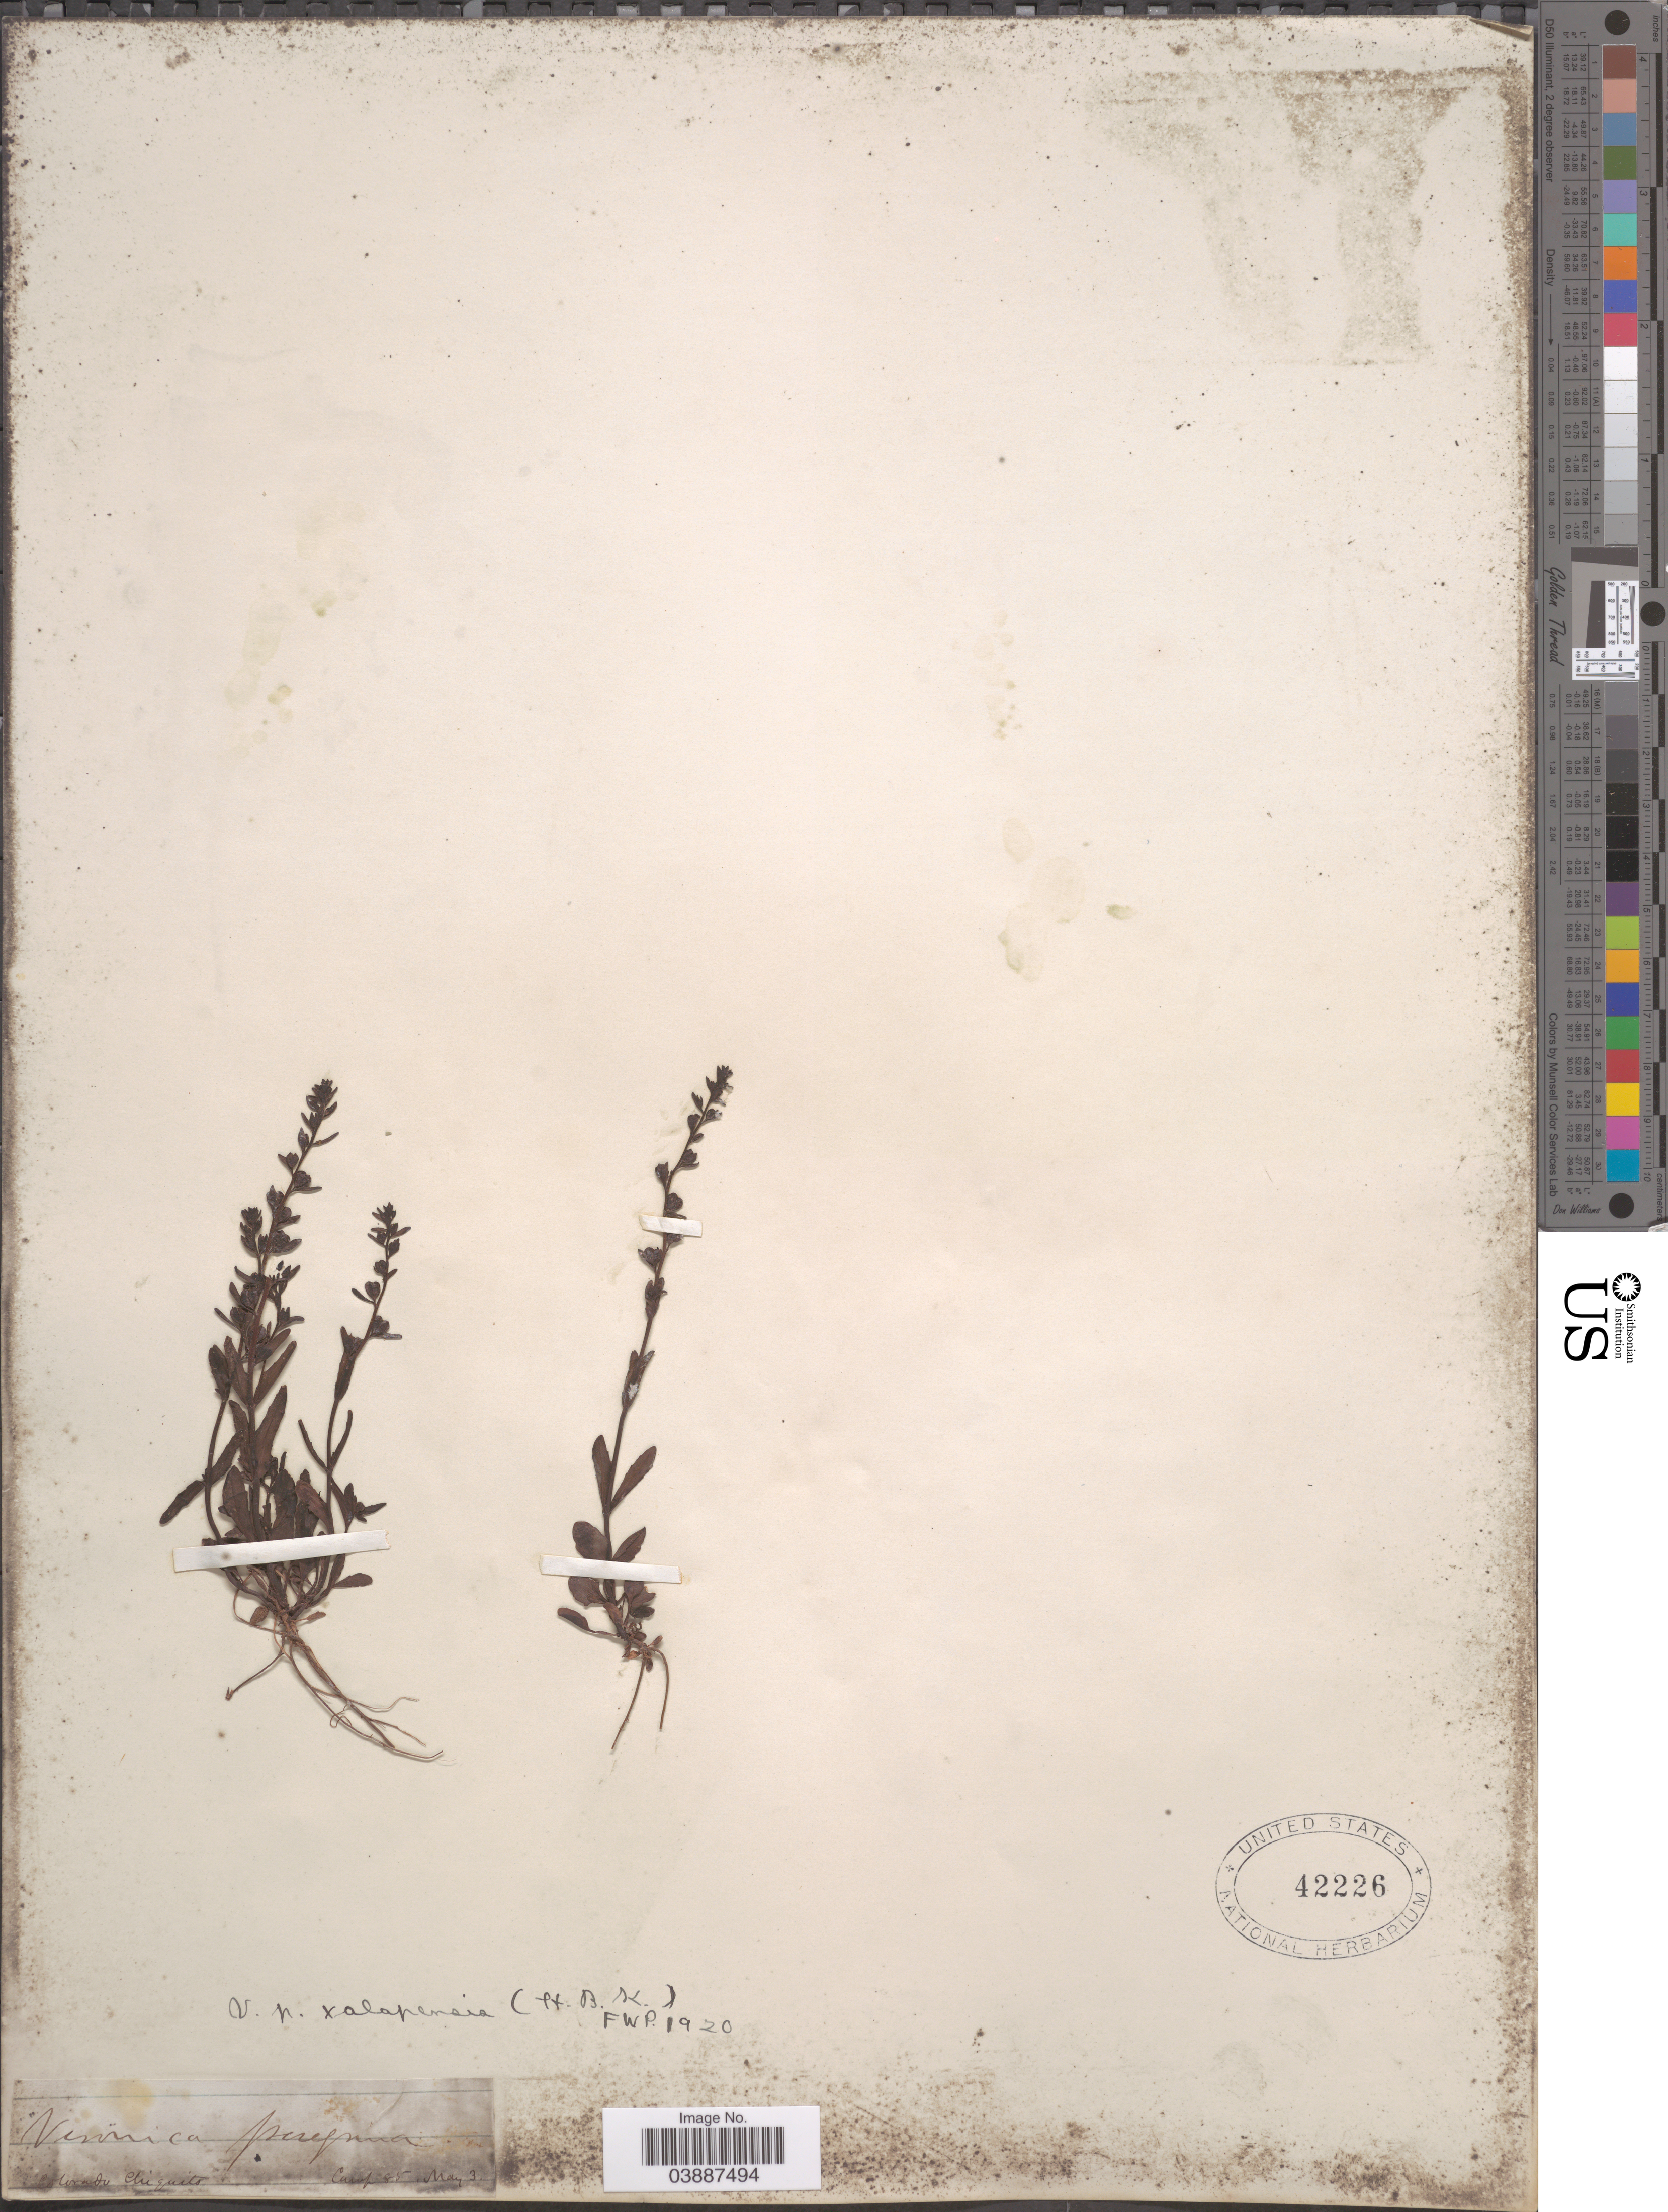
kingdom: Plantae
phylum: Tracheophyta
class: Magnoliopsida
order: Lamiales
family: Plantaginaceae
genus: Veronica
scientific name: Veronica xalapensis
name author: Kunth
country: United States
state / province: Colorado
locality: Chiquito. Camp 85.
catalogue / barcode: US 42226